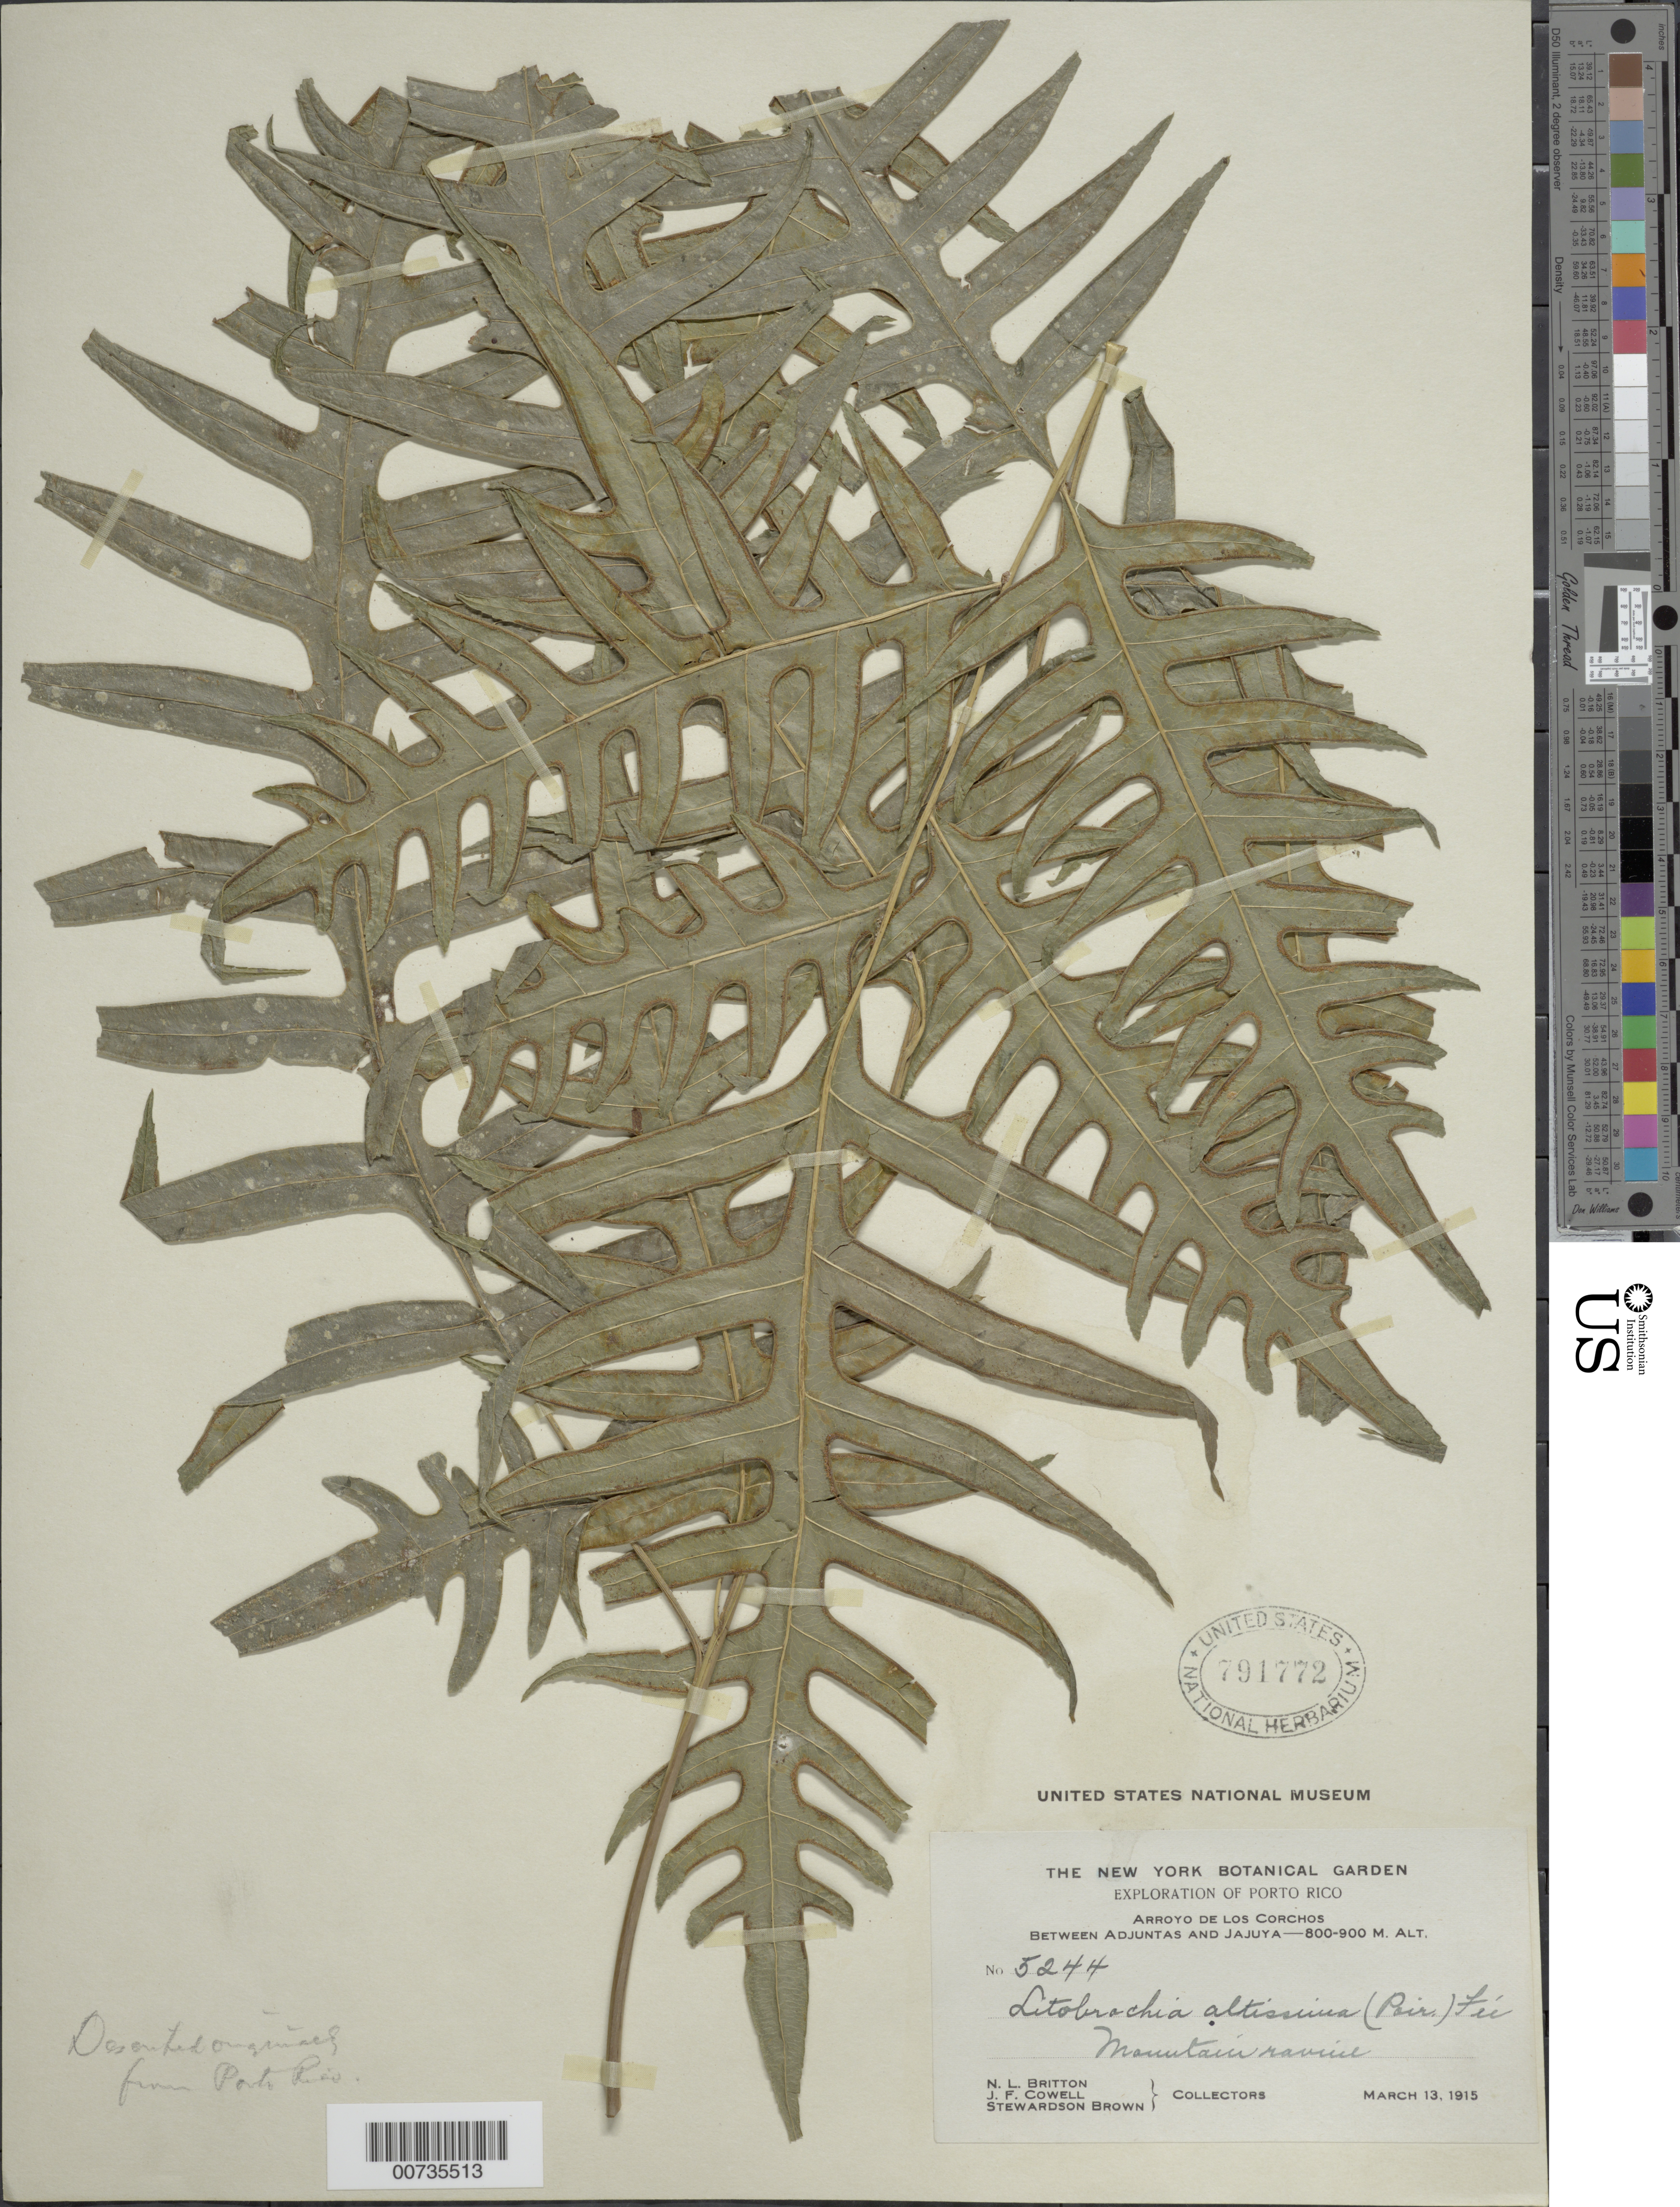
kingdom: Plantae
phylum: Tracheophyta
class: Polypodiopsida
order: Polypodiales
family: Pteridaceae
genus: Pteris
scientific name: Pteris altissima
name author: Poir.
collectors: N. Britton, J. F. Cowell & S. Brown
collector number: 5244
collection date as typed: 13 Mar 1915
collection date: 1915-03-13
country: Puerto Rico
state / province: Adjuntas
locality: Arroyo de los Corchos, between Adjuntas and Jajuya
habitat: Mountain ravine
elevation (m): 800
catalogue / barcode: US 791772